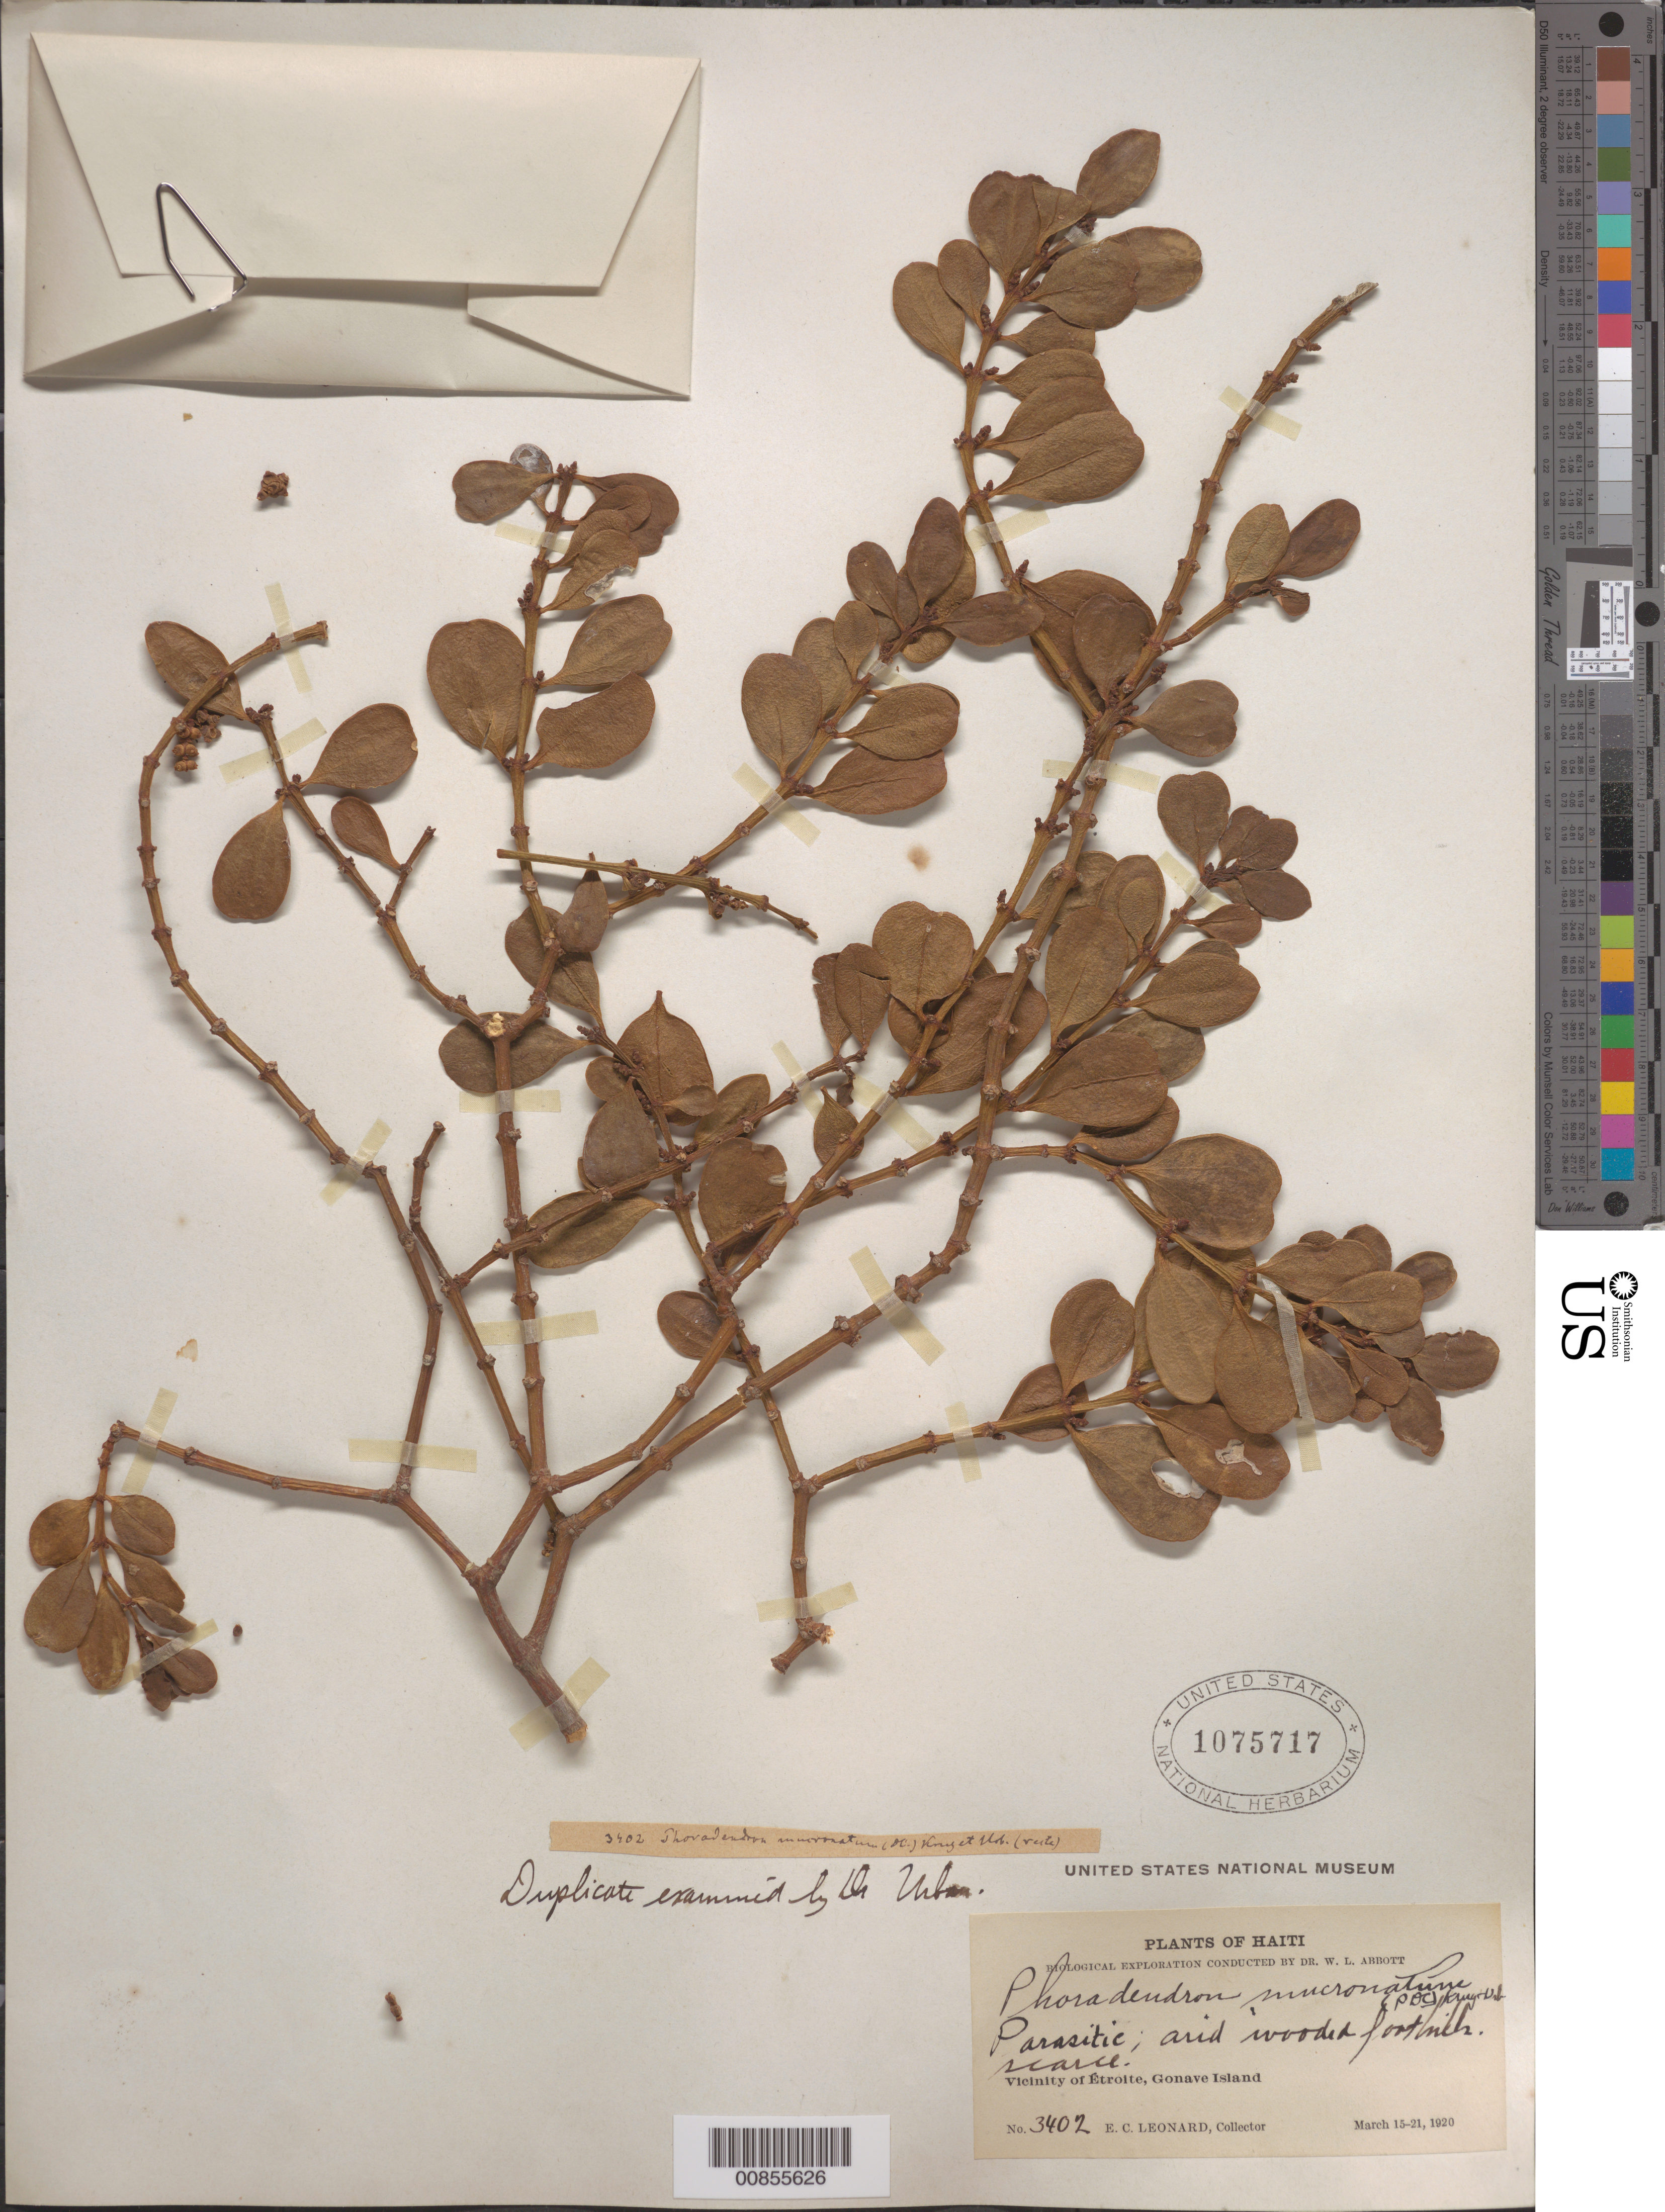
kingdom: Plantae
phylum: Tracheophyta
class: Magnoliopsida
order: Santalales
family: Viscaceae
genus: Phoradendron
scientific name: Phoradendron mucronatum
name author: (DC.) Krug & Urb.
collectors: E. C. Leonard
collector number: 3402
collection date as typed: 15 Mar 1920 to 21 Mar 1920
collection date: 1920-03-15/1920-03-21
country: Haiti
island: Gonave I.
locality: Vicinity of Étroite. Arid wooded foothills.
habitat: Arid wooded foothills.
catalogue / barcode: US 1075717